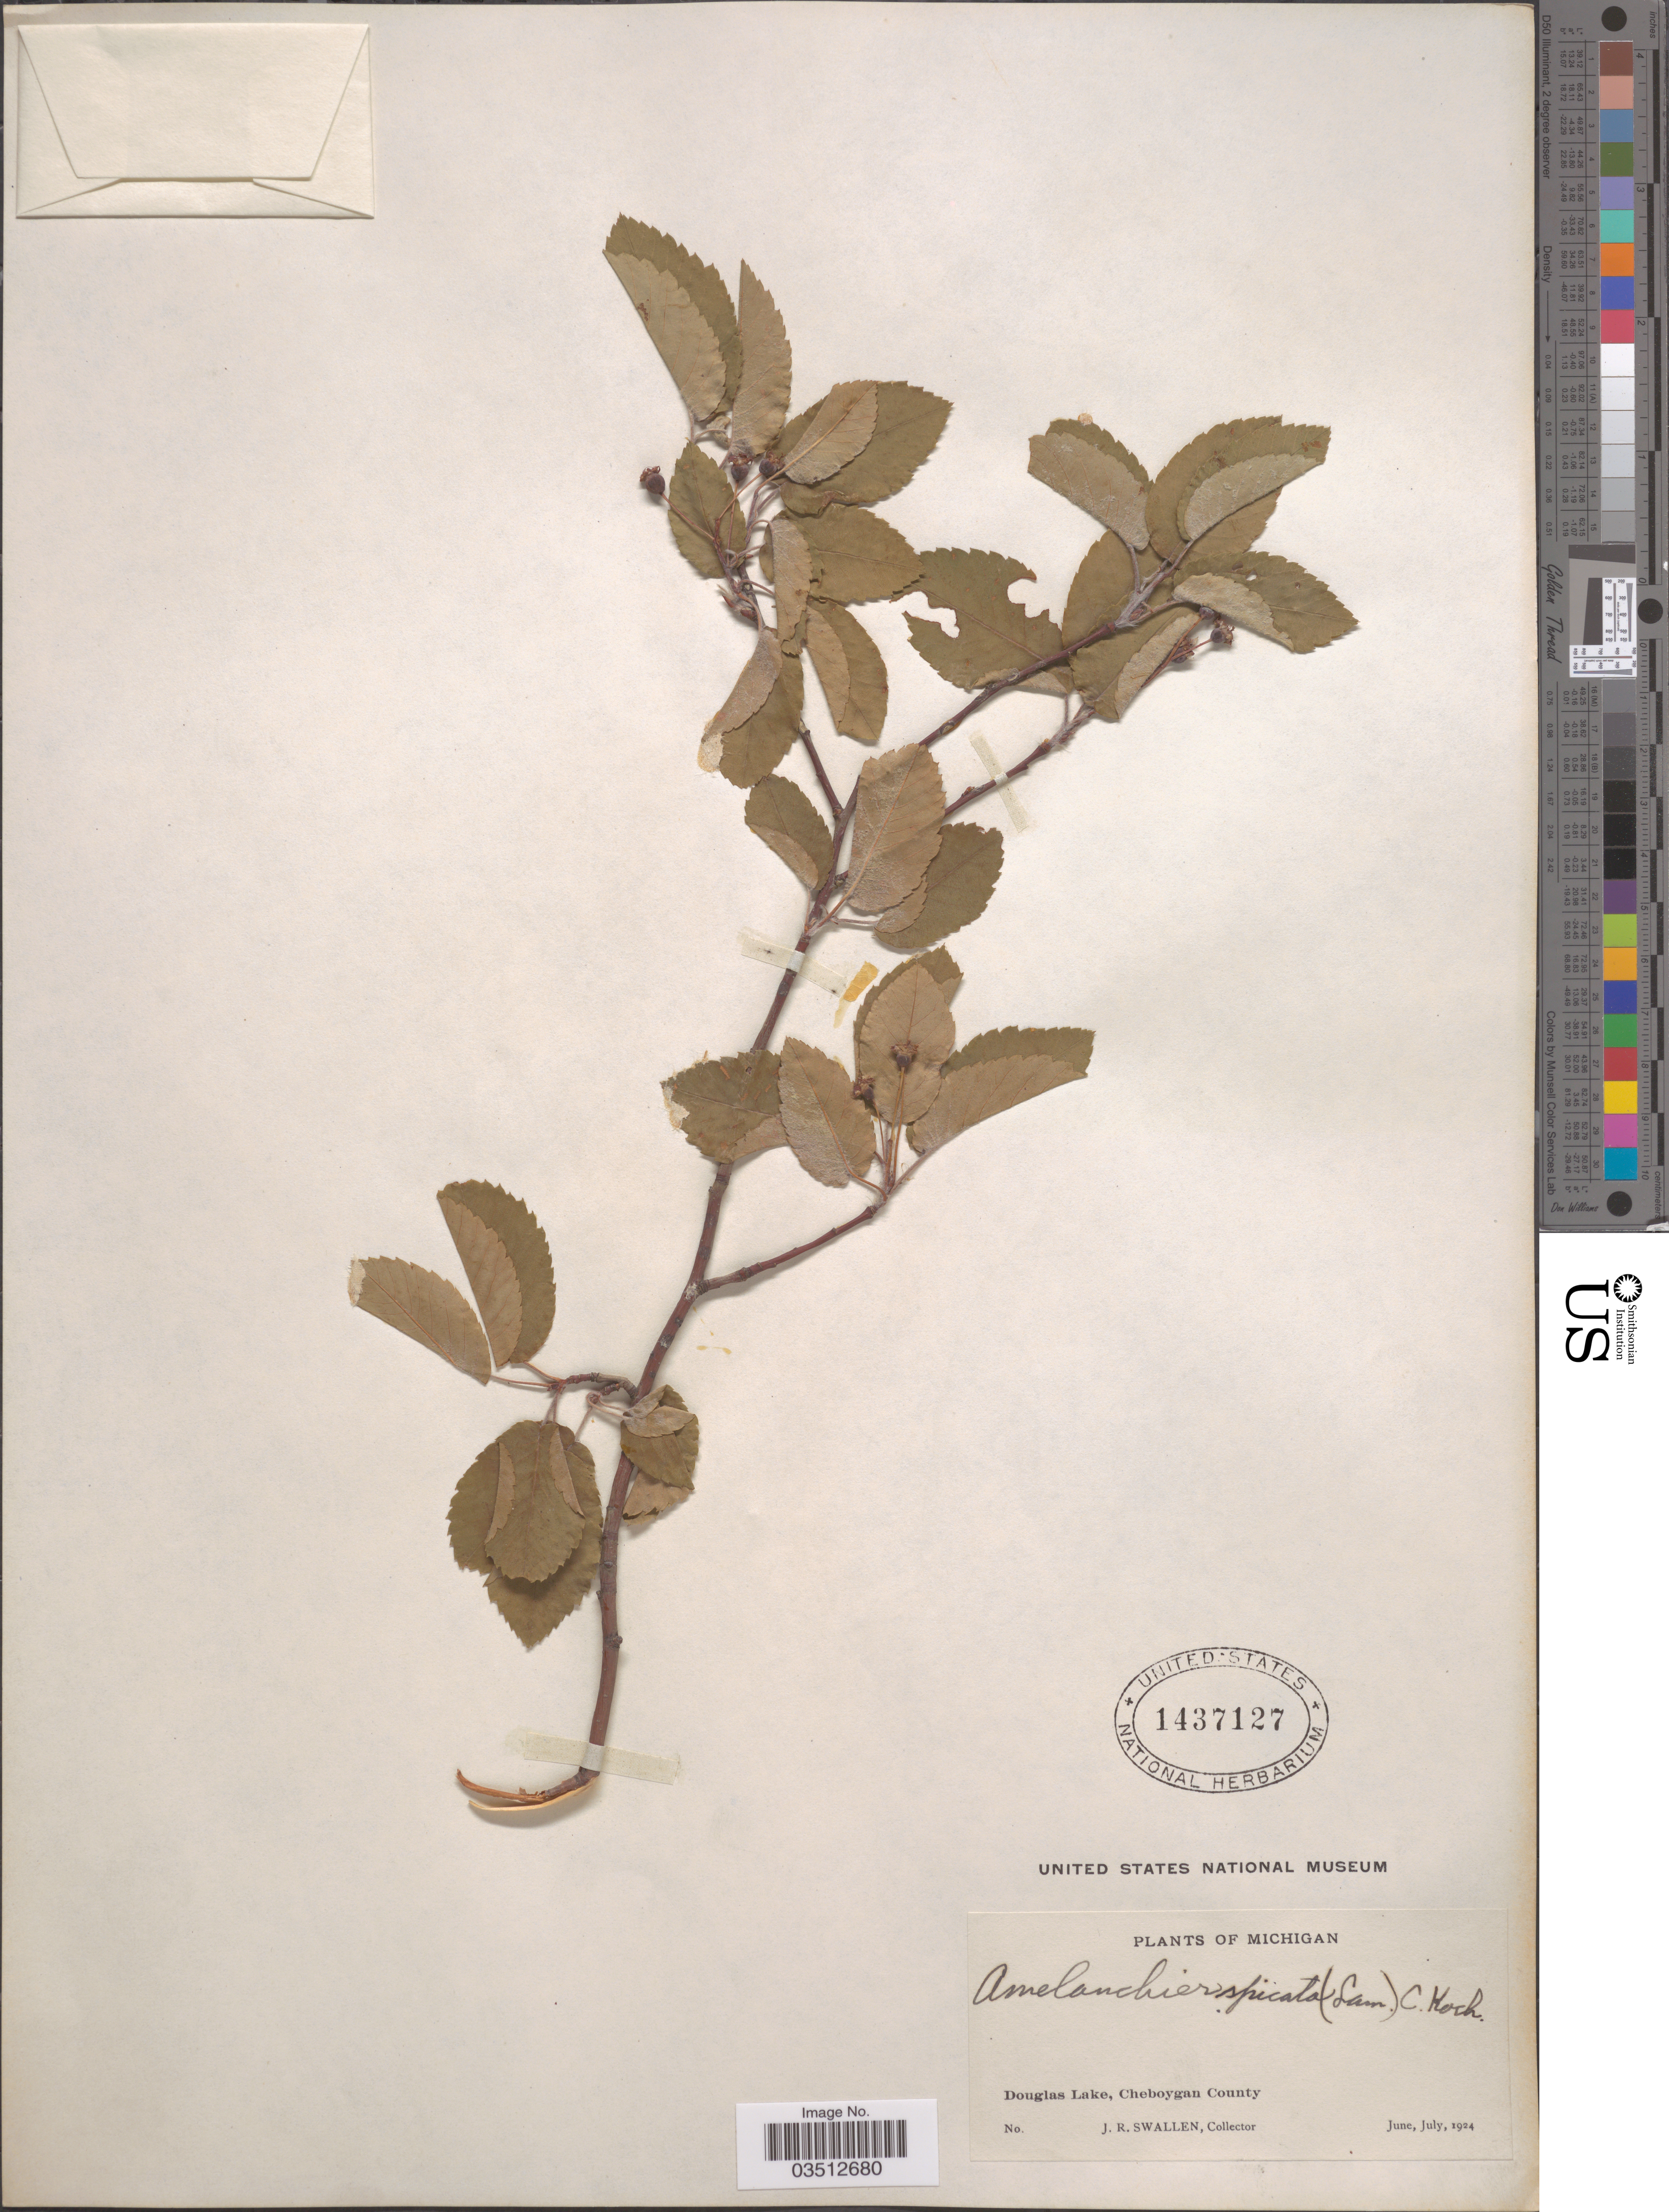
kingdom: Plantae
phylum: Tracheophyta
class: Magnoliopsida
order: Rosales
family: Rosaceae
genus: Amelanchier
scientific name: Amelanchier x spicata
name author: (Lam.) K. Koch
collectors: J. R. Swallen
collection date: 1924-06/1924-07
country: United States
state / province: Michigan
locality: Douglas Lake, Cheboygan County.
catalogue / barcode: US 1437127